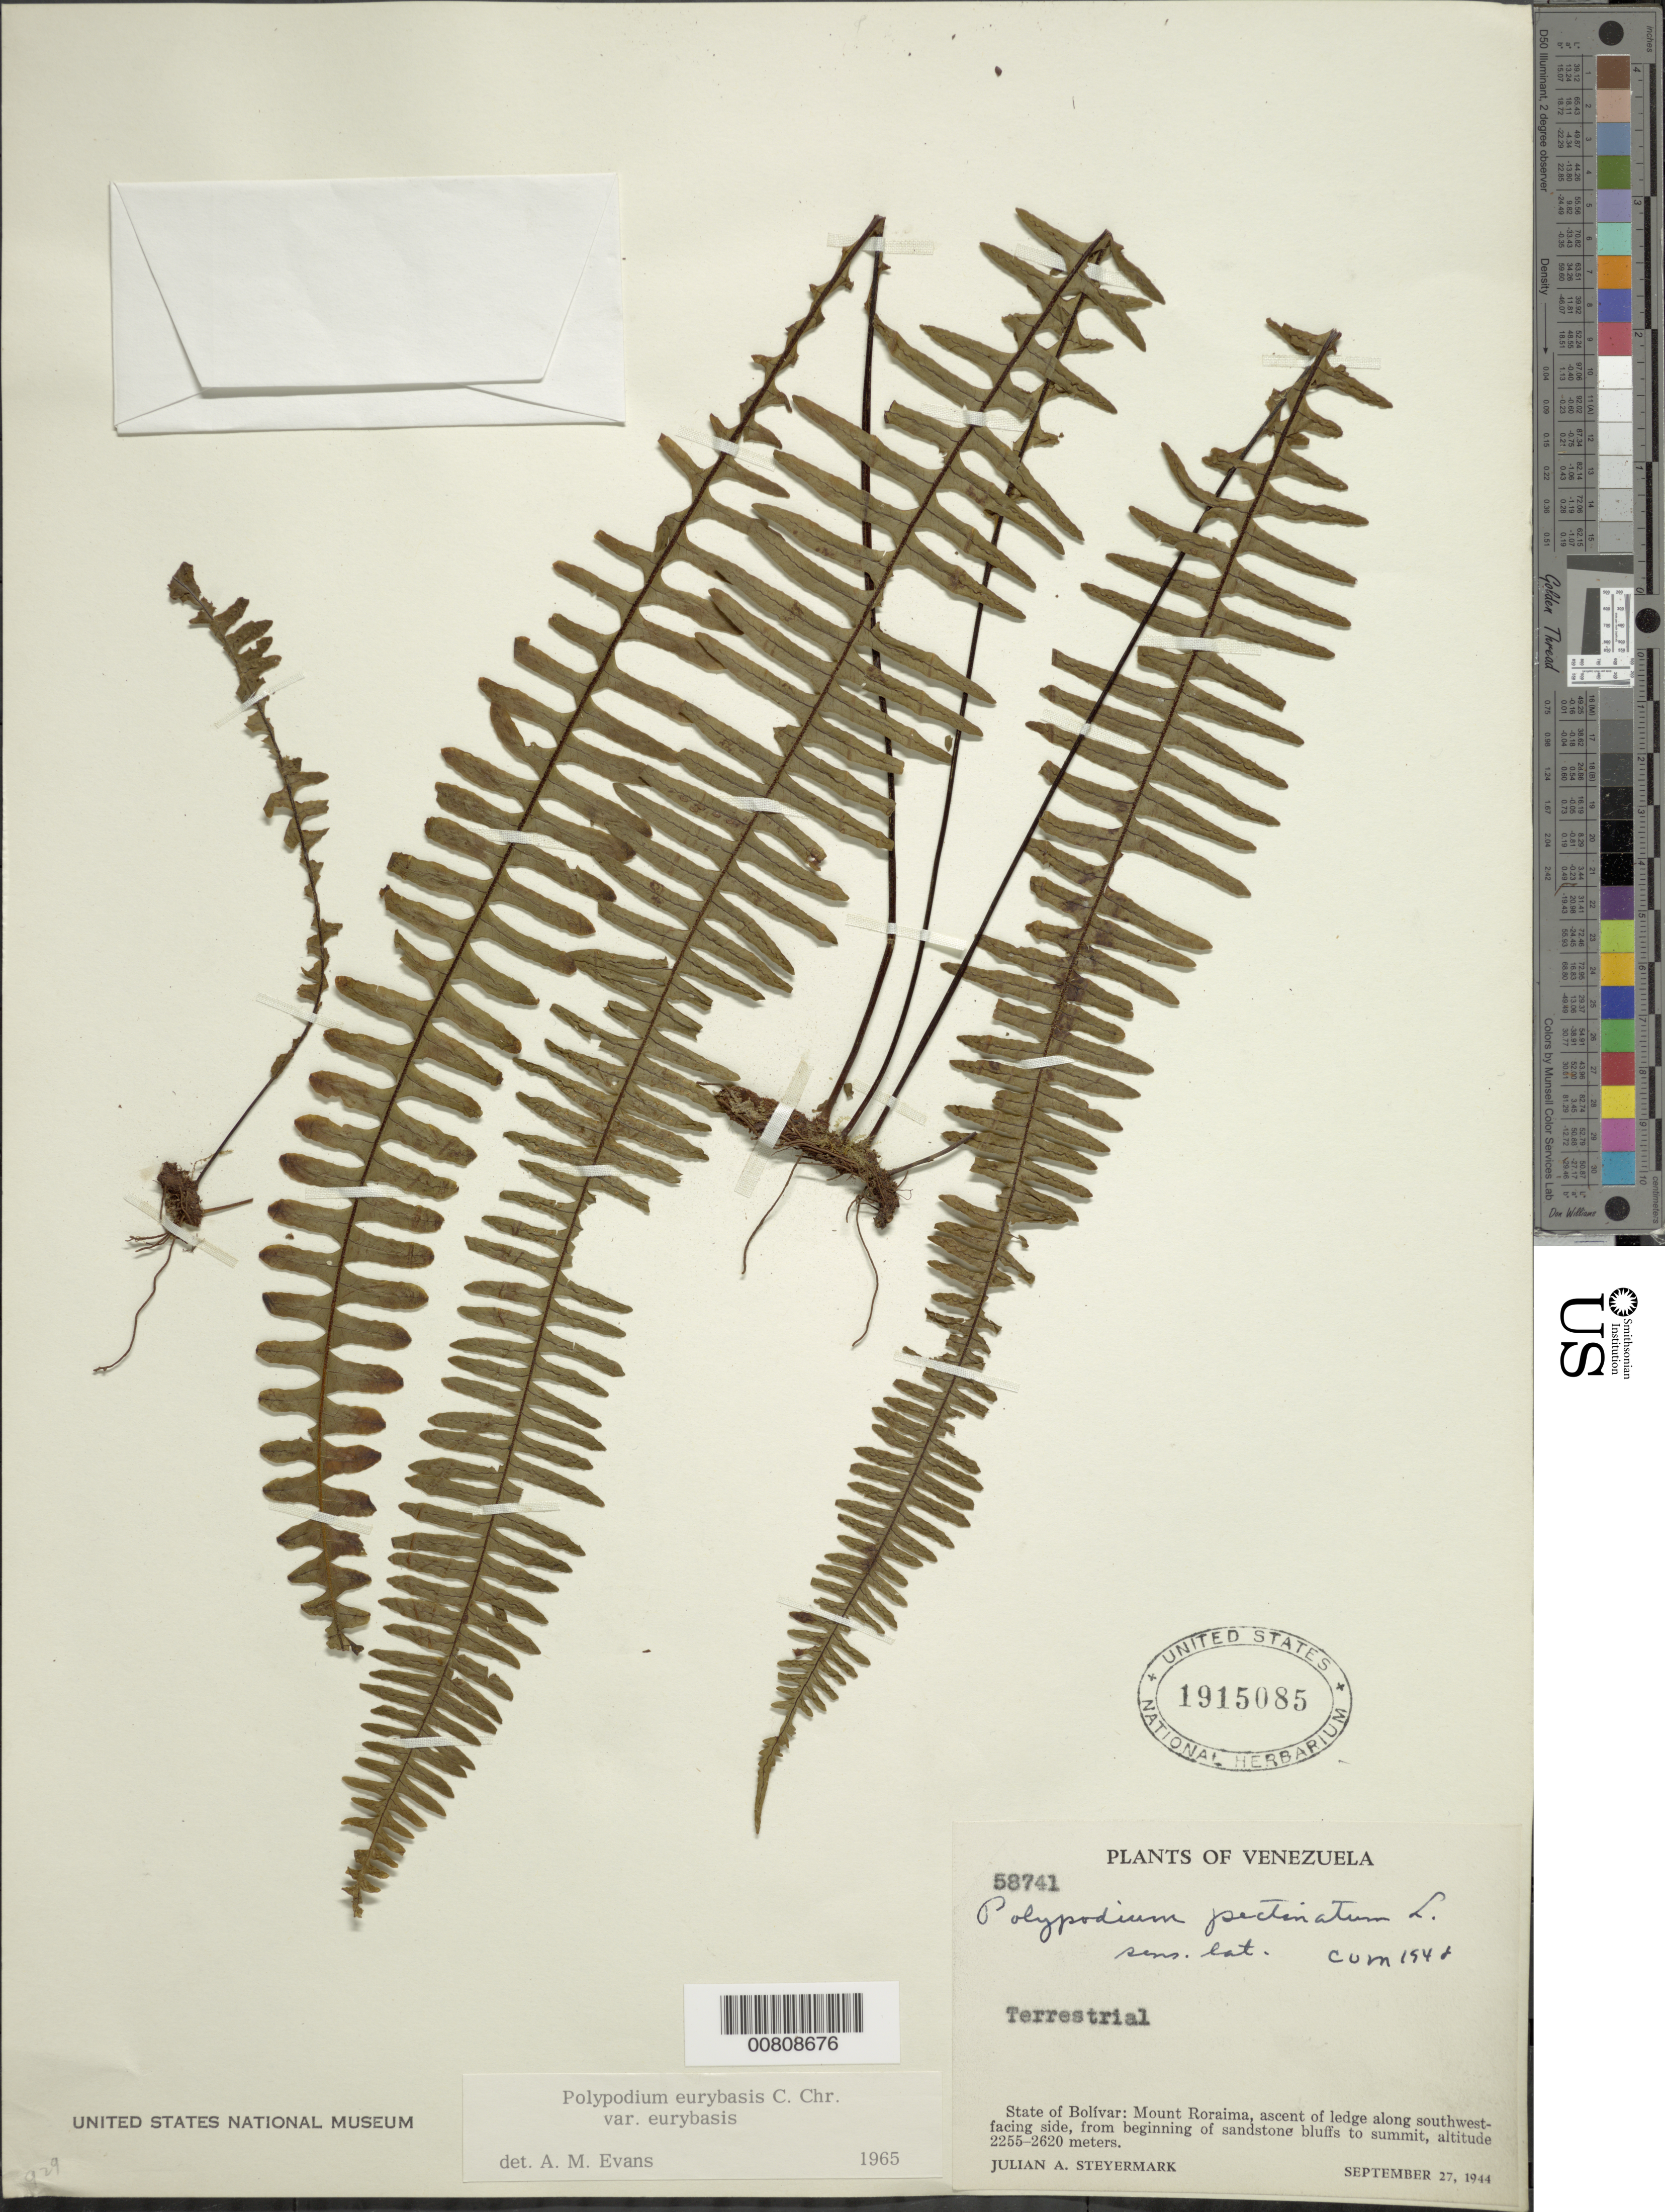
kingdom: Plantae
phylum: Tracheophyta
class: Polypodiopsida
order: Polypodiales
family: Polypodiaceae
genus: Pecluma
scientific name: Pecluma eurybasis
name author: (C. Chr.) M.G. Price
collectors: J. Steyermark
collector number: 58741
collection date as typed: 27-Sep-44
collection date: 1944-09-27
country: Venezuela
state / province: Bolívar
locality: Mt. Roraima, SW side to summit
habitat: Ascent of ledge, from beginning of sandstone bluffs to summit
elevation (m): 2255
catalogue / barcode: US 1915085